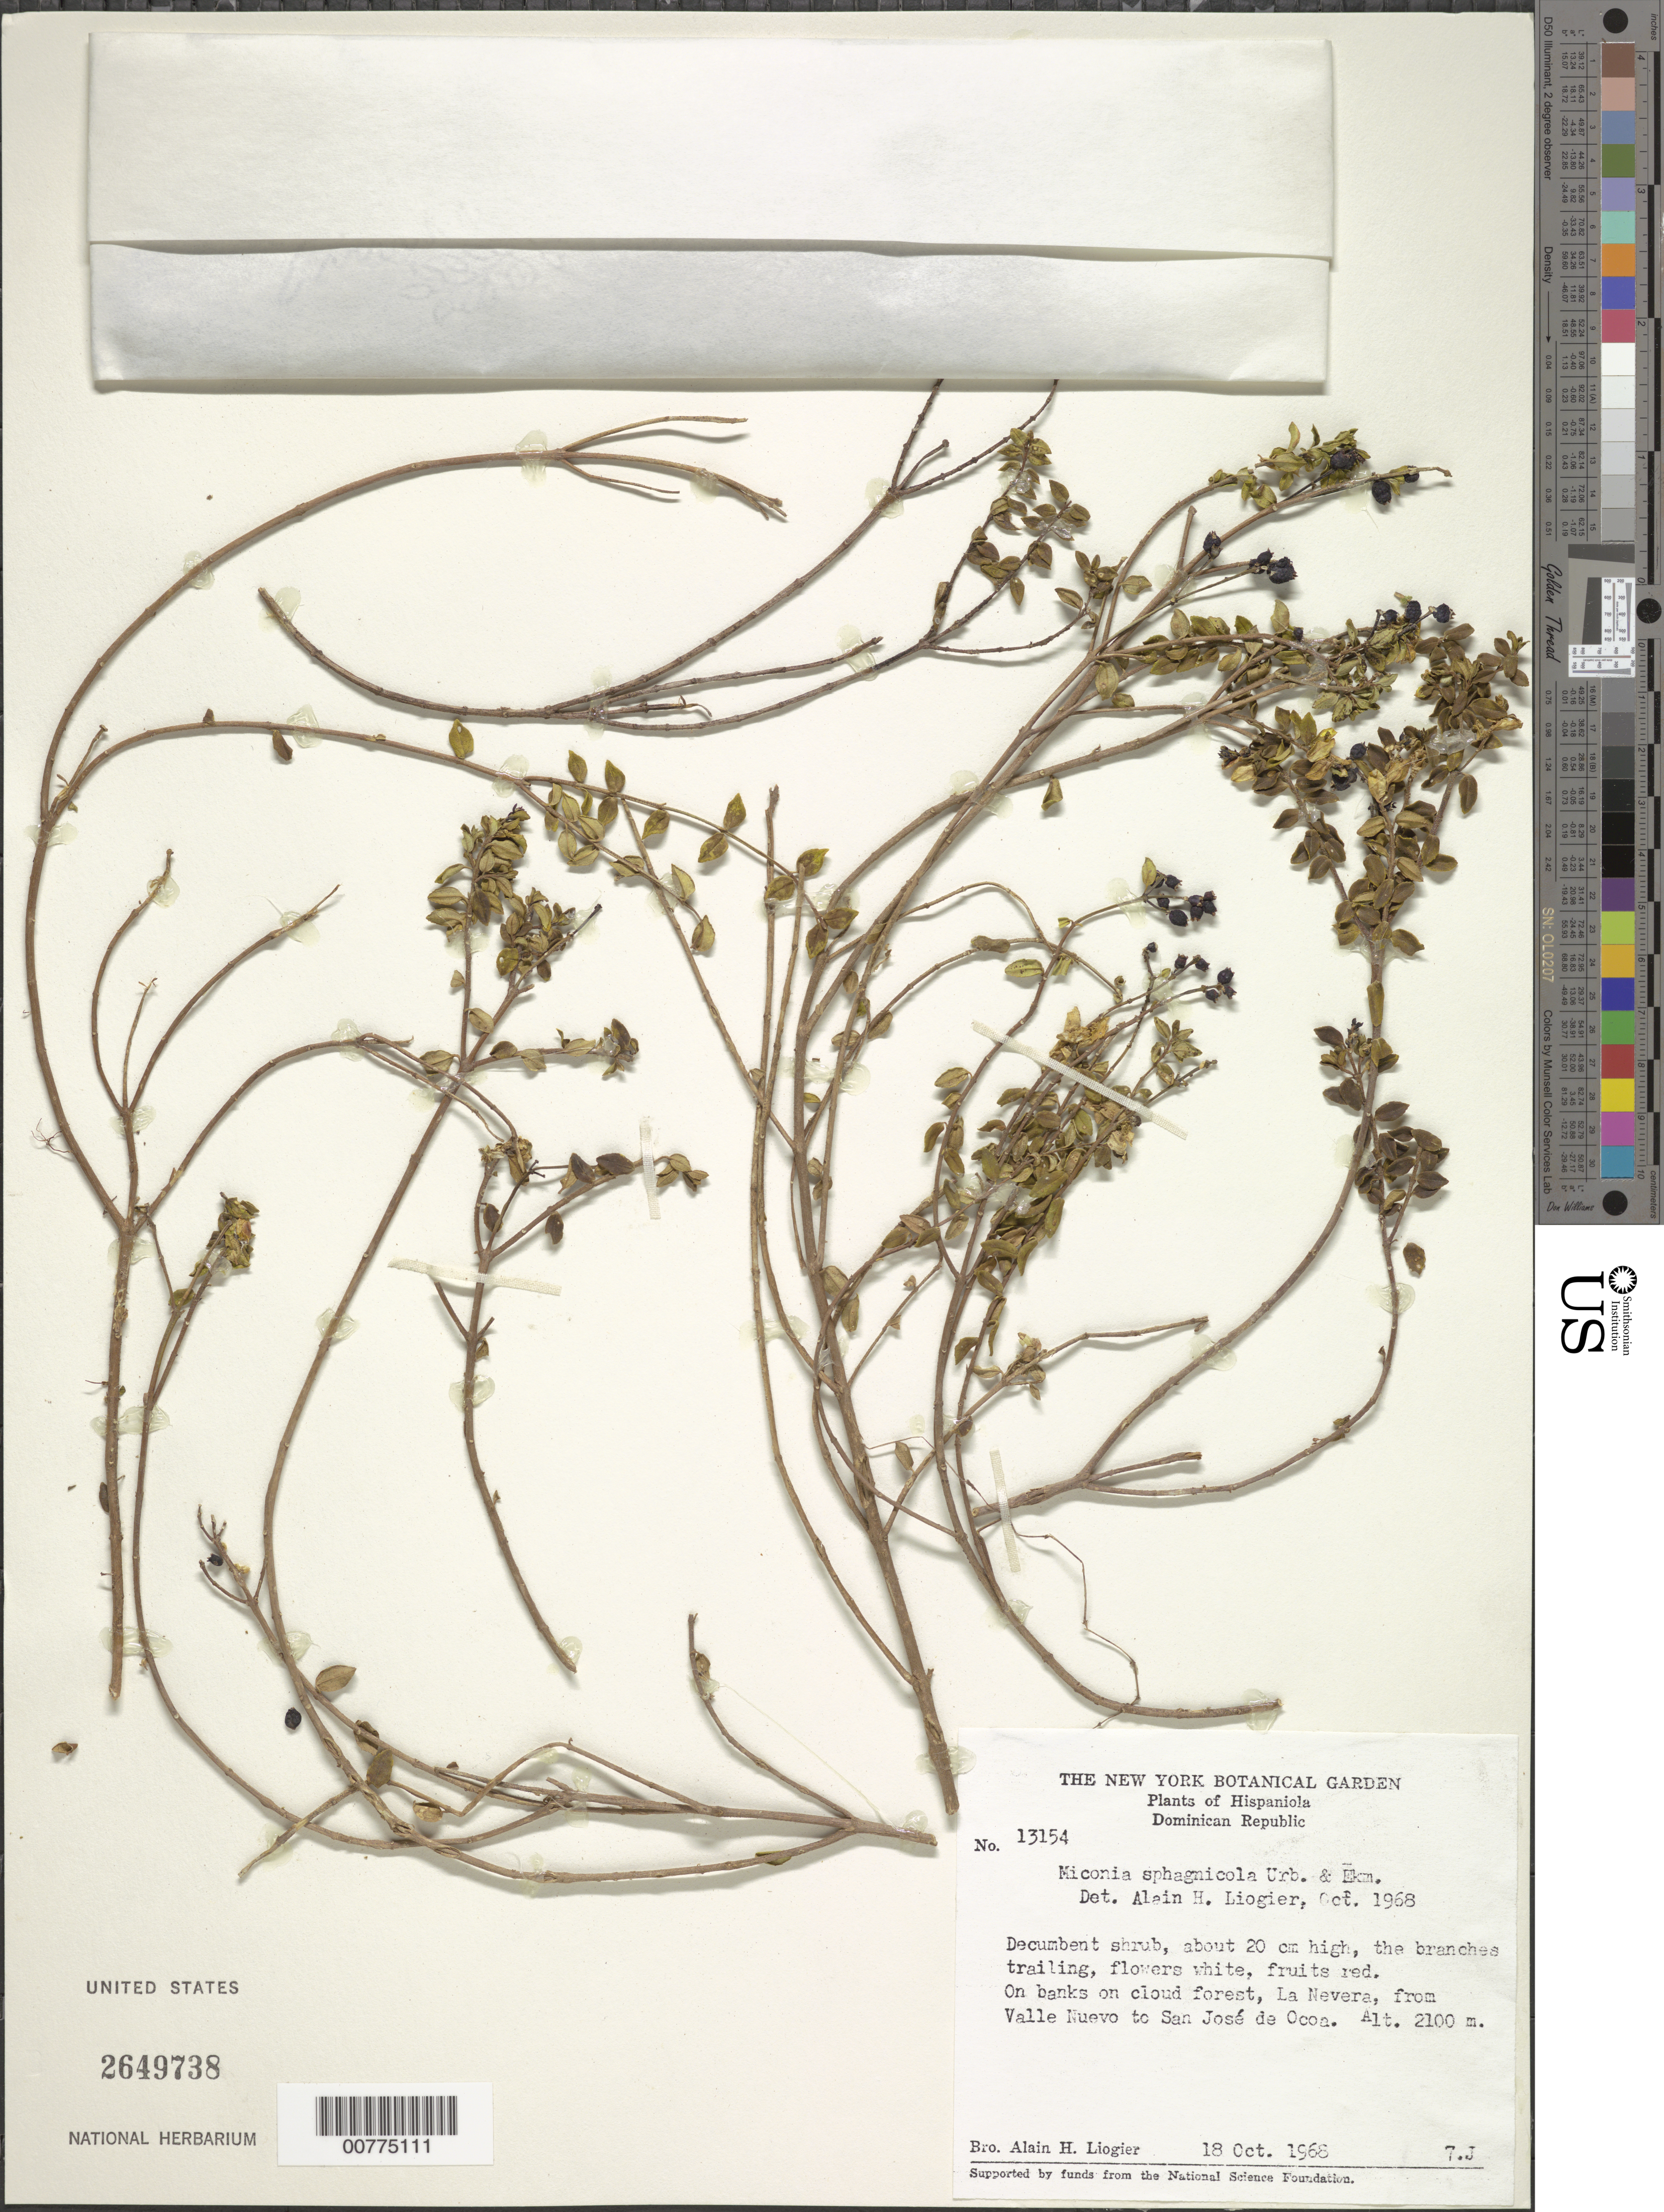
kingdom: Plantae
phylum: Tracheophyta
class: Magnoliopsida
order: Myrtales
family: Melastomataceae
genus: Miconia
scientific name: Miconia sphagnicola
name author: Urb. & Ekman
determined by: Liogier, Alain H.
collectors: A. H. Liogier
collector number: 13154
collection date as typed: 18 Oct 1968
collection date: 1968-10-18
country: Dominican Republic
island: Hispaniola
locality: From Valle Nuevo to San José de Ocoa, La Nevera.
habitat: On banks on cloud forest.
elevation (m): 2100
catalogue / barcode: US 2649738